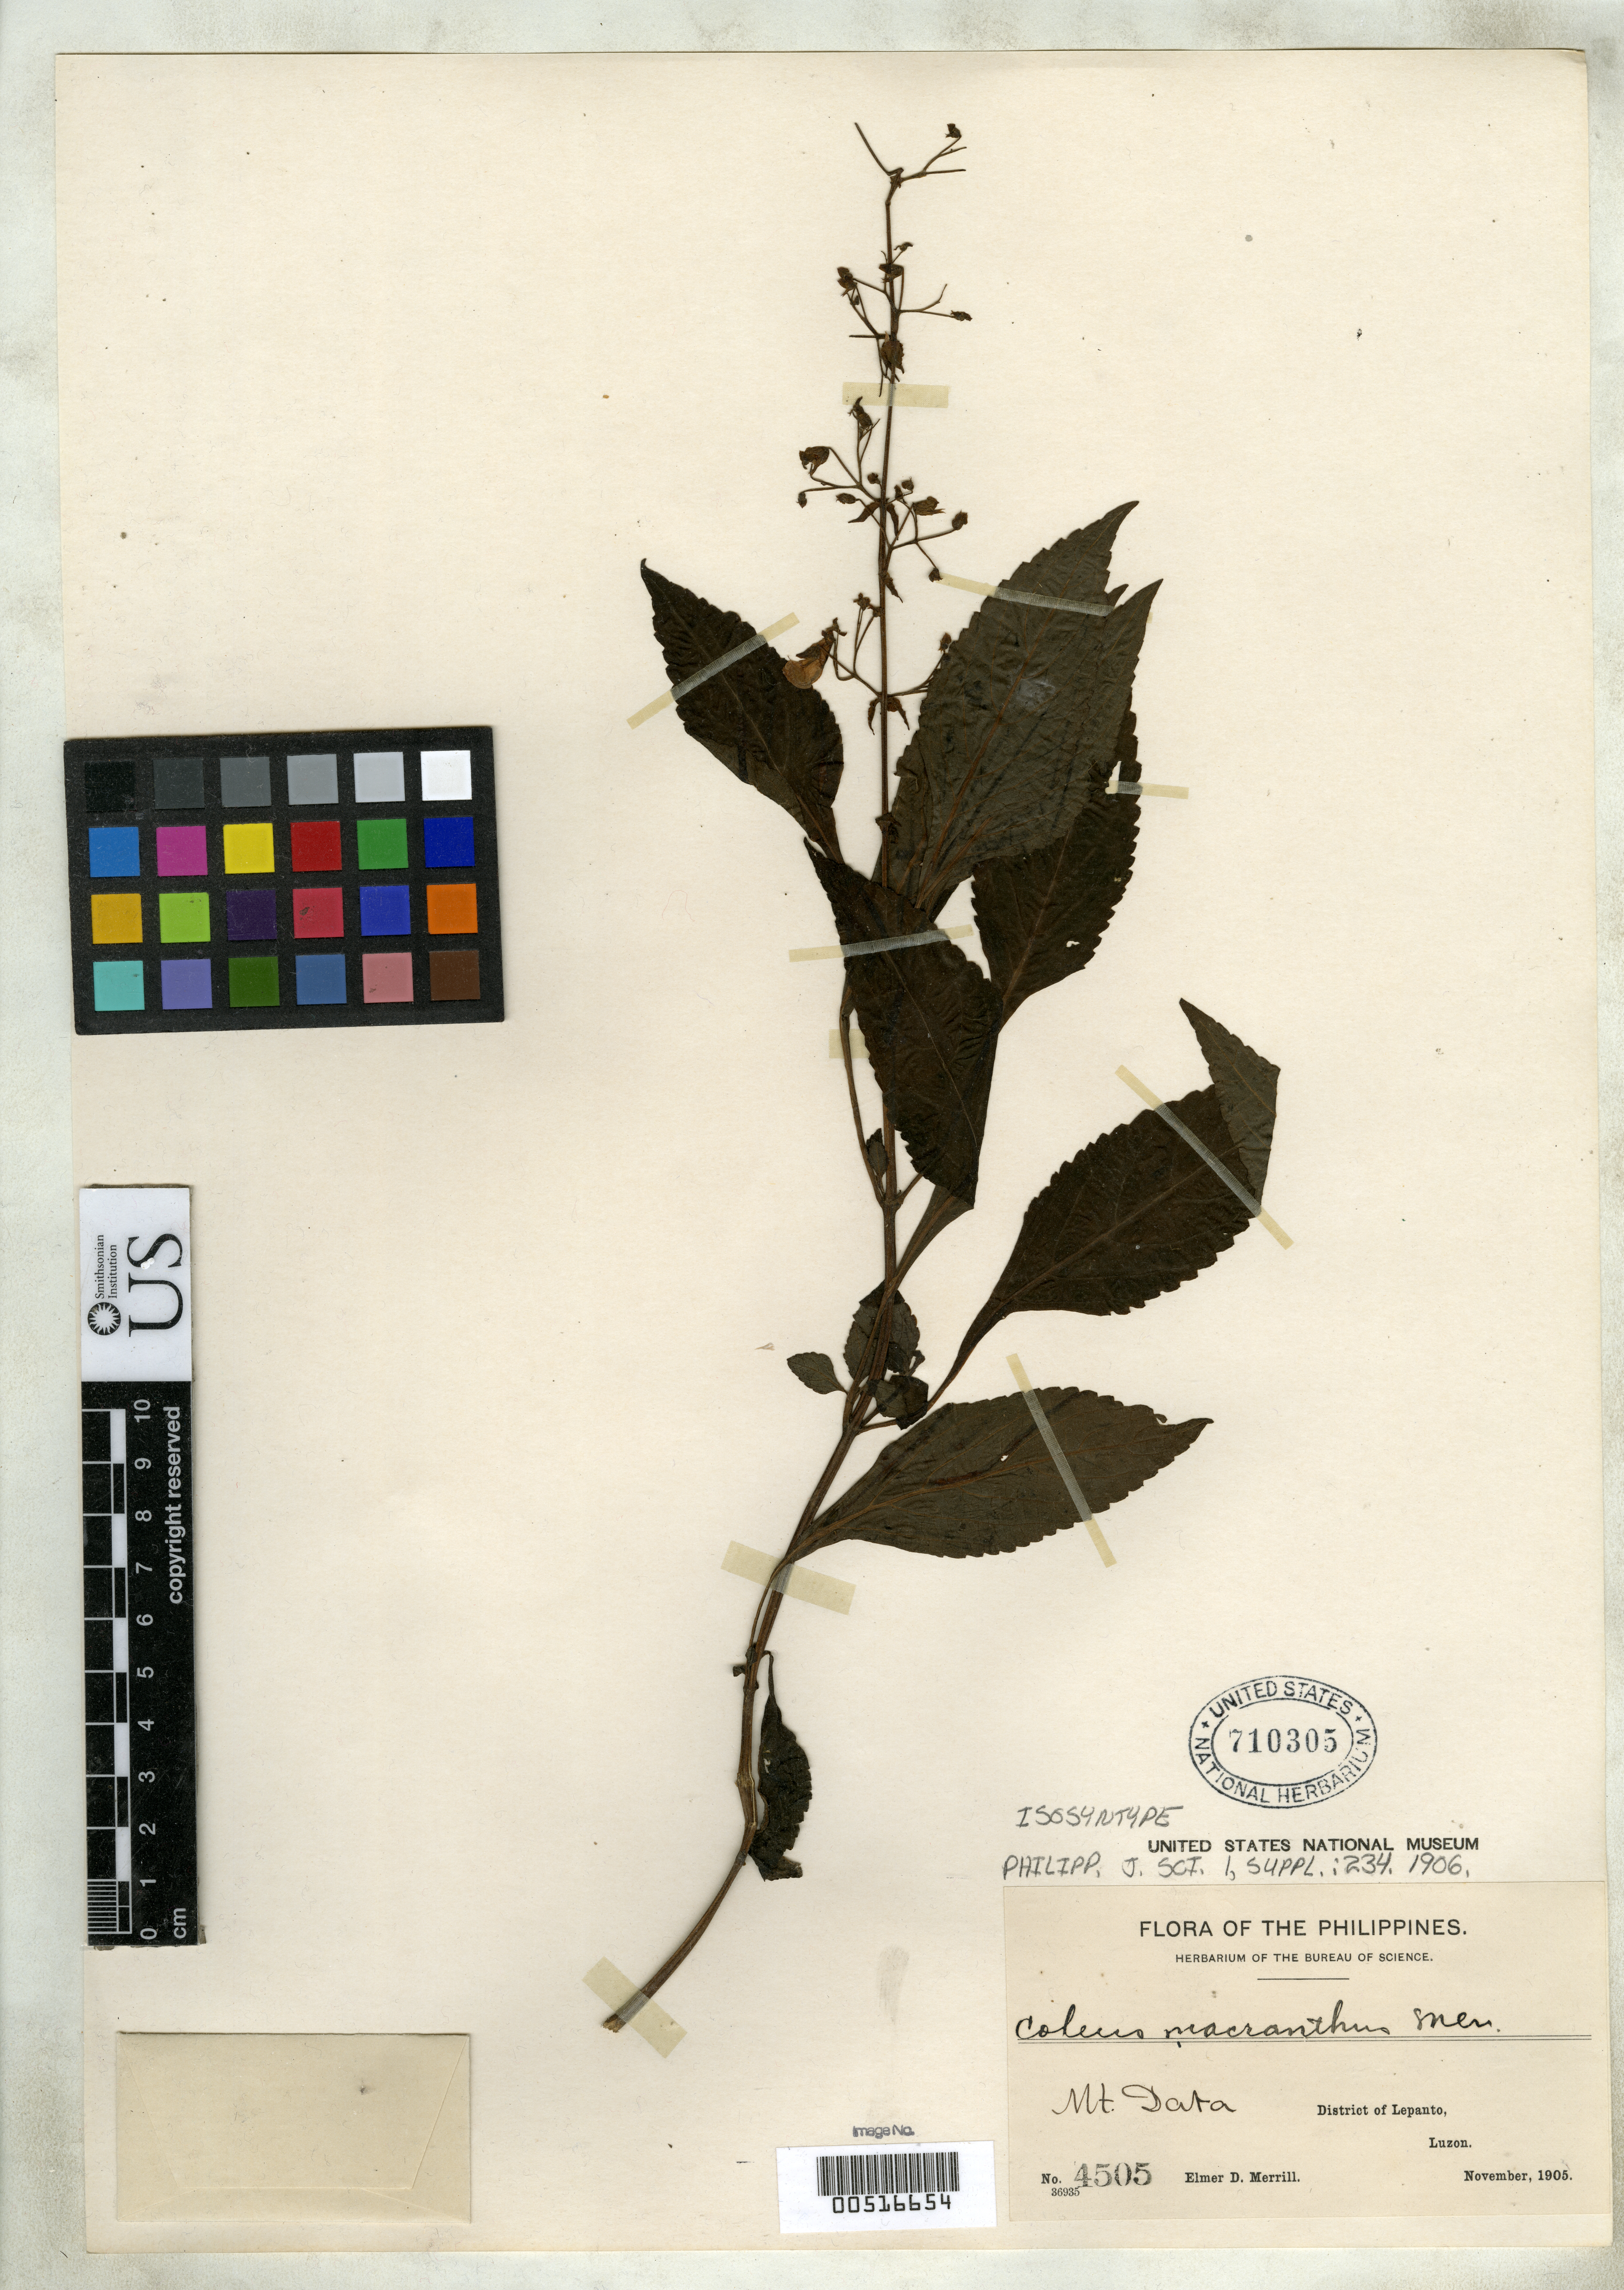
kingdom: Plantae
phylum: Tracheophyta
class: Magnoliopsida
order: Lamiales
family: Lamiaceae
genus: Coleus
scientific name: Coleus macranthus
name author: Merr.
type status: Isosyntype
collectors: E. D. Merrill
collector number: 4505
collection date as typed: Nov 1905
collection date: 1905-11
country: Philippines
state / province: Cordillera (Administrative Region)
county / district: Mountain province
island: Luzon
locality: Mt. Data. Lepanto.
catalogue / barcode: US 710305